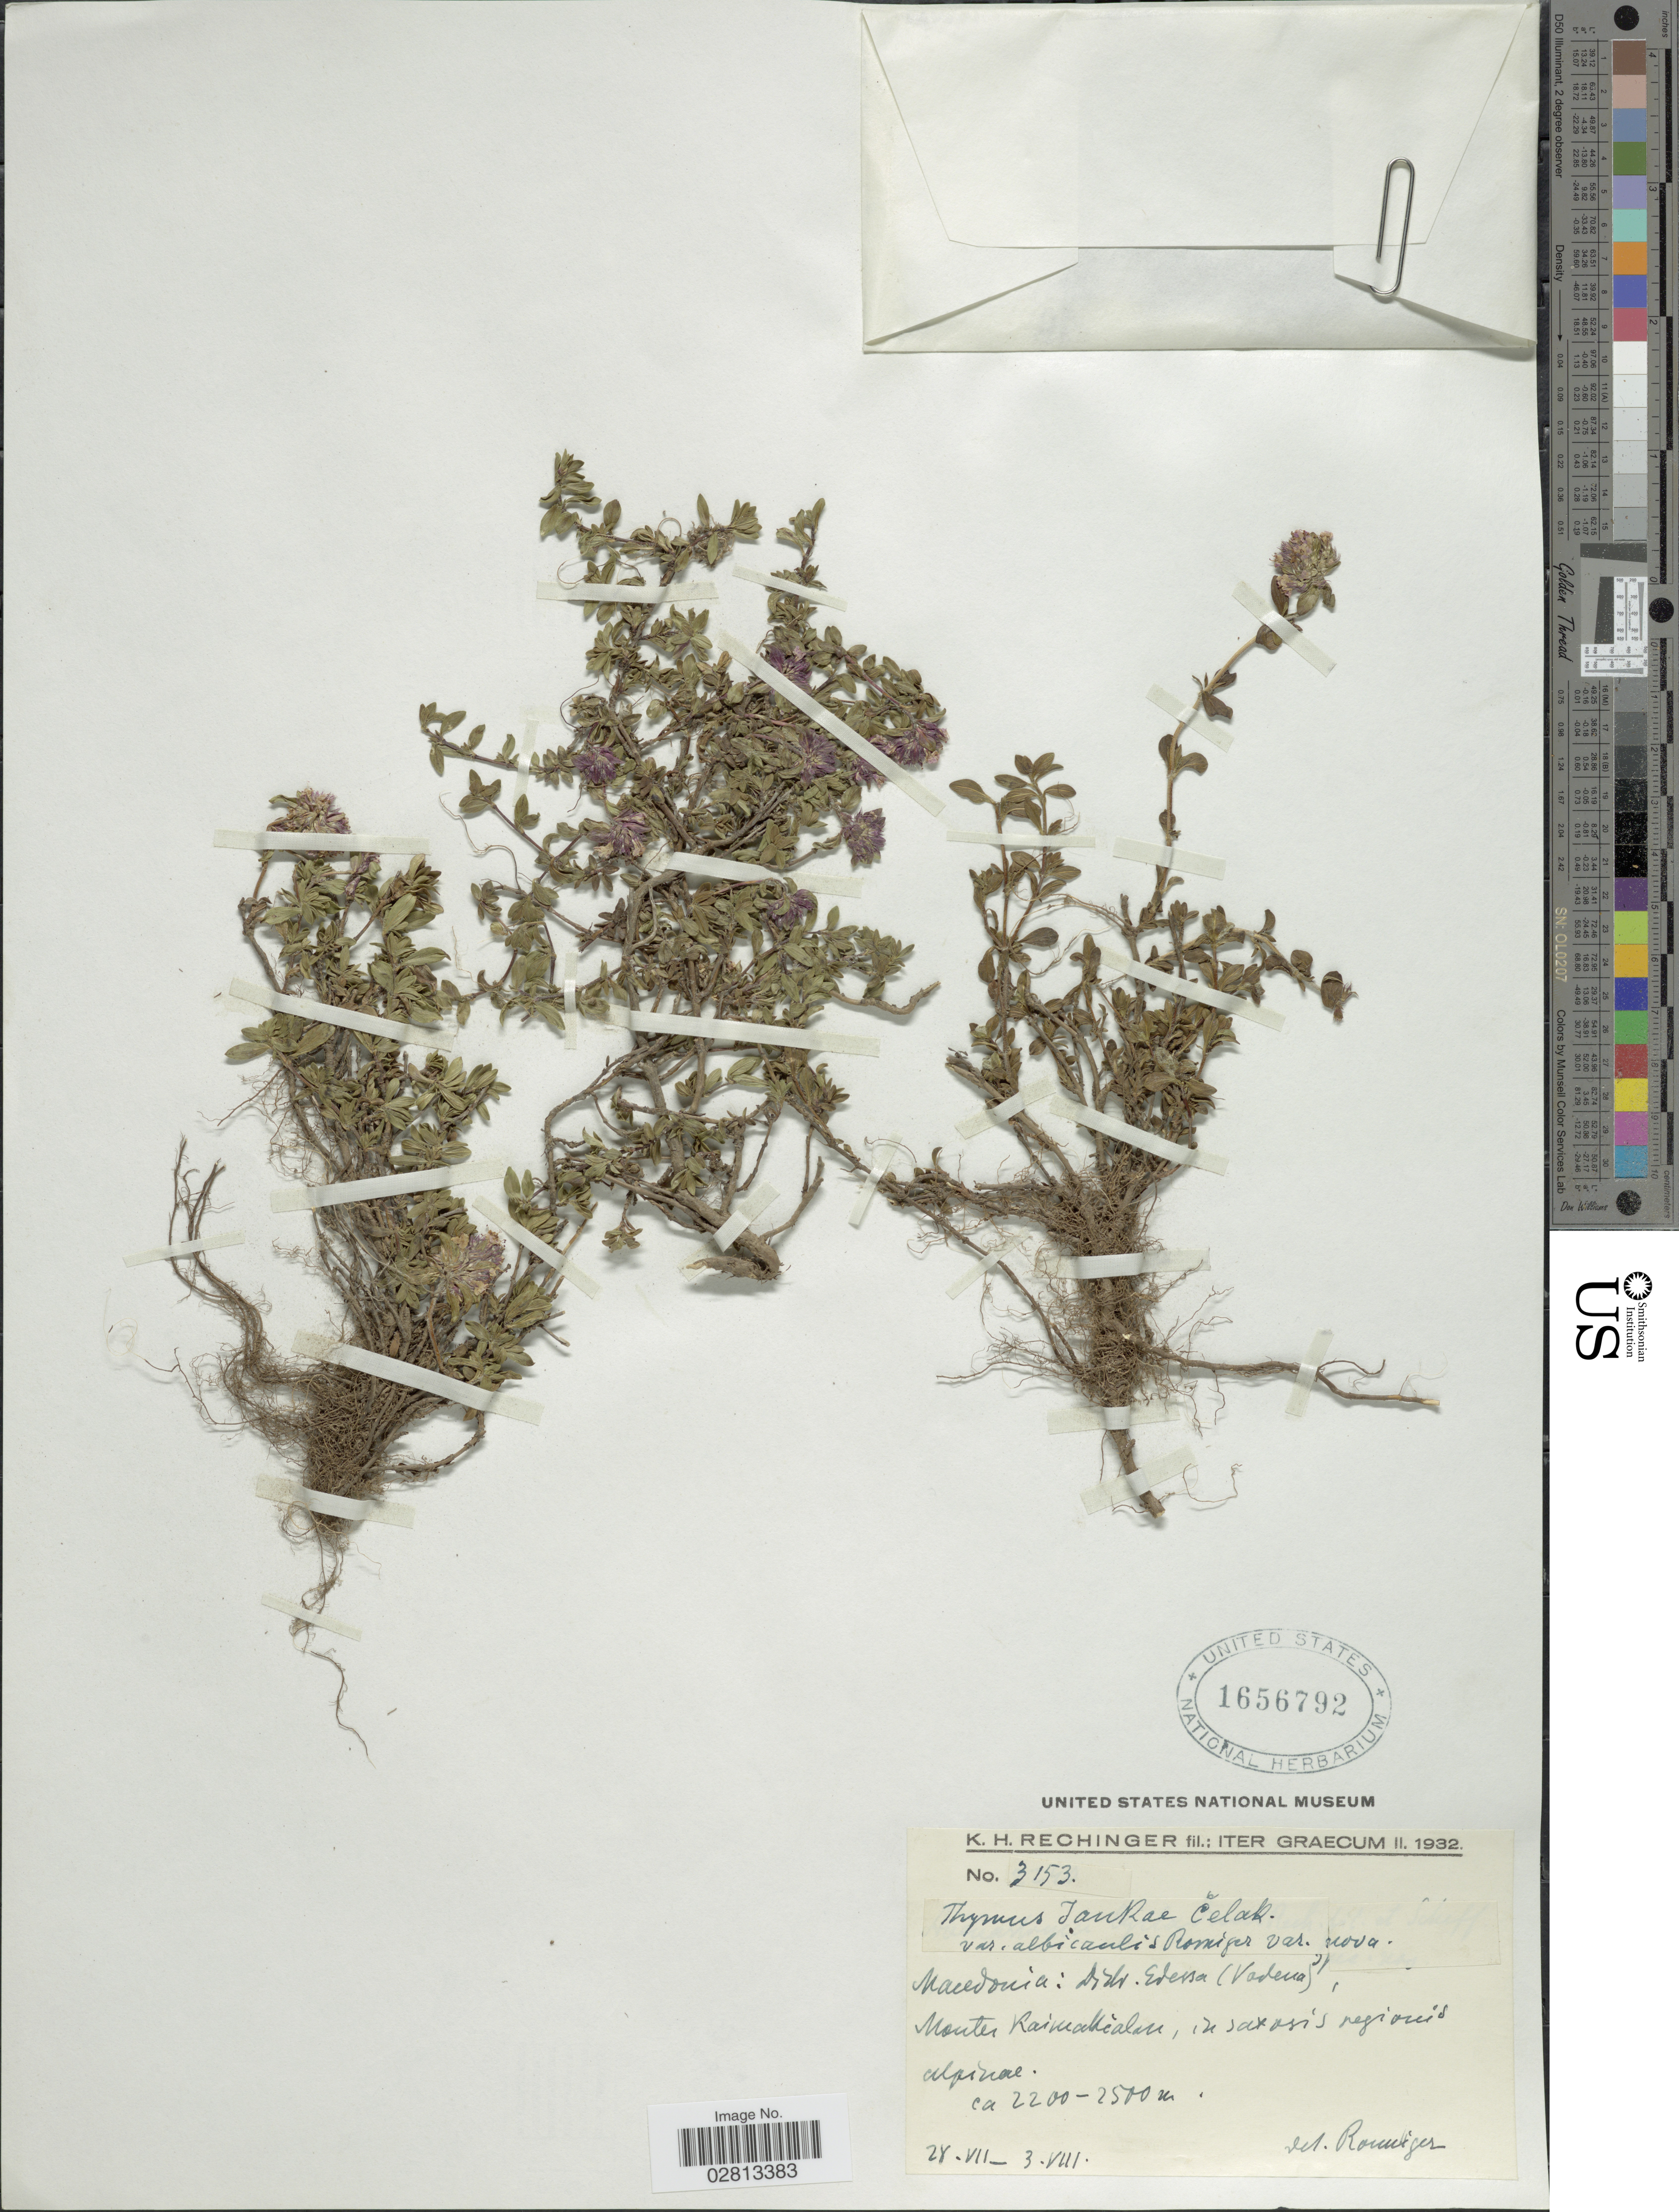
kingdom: Plantae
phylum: Tracheophyta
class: Magnoliopsida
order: Lamiales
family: Lamiaceae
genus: Thymus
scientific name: Thymus jankae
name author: Čelak.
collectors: K. H. Rechinger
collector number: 3153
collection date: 1932-07-28/1932-08-03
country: Greece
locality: Graecum. Macedonia: distr. Edessa (Vadena), Montes Raimakialan, in saxosis regionis alpinae.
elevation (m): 2200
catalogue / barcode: US 1656792